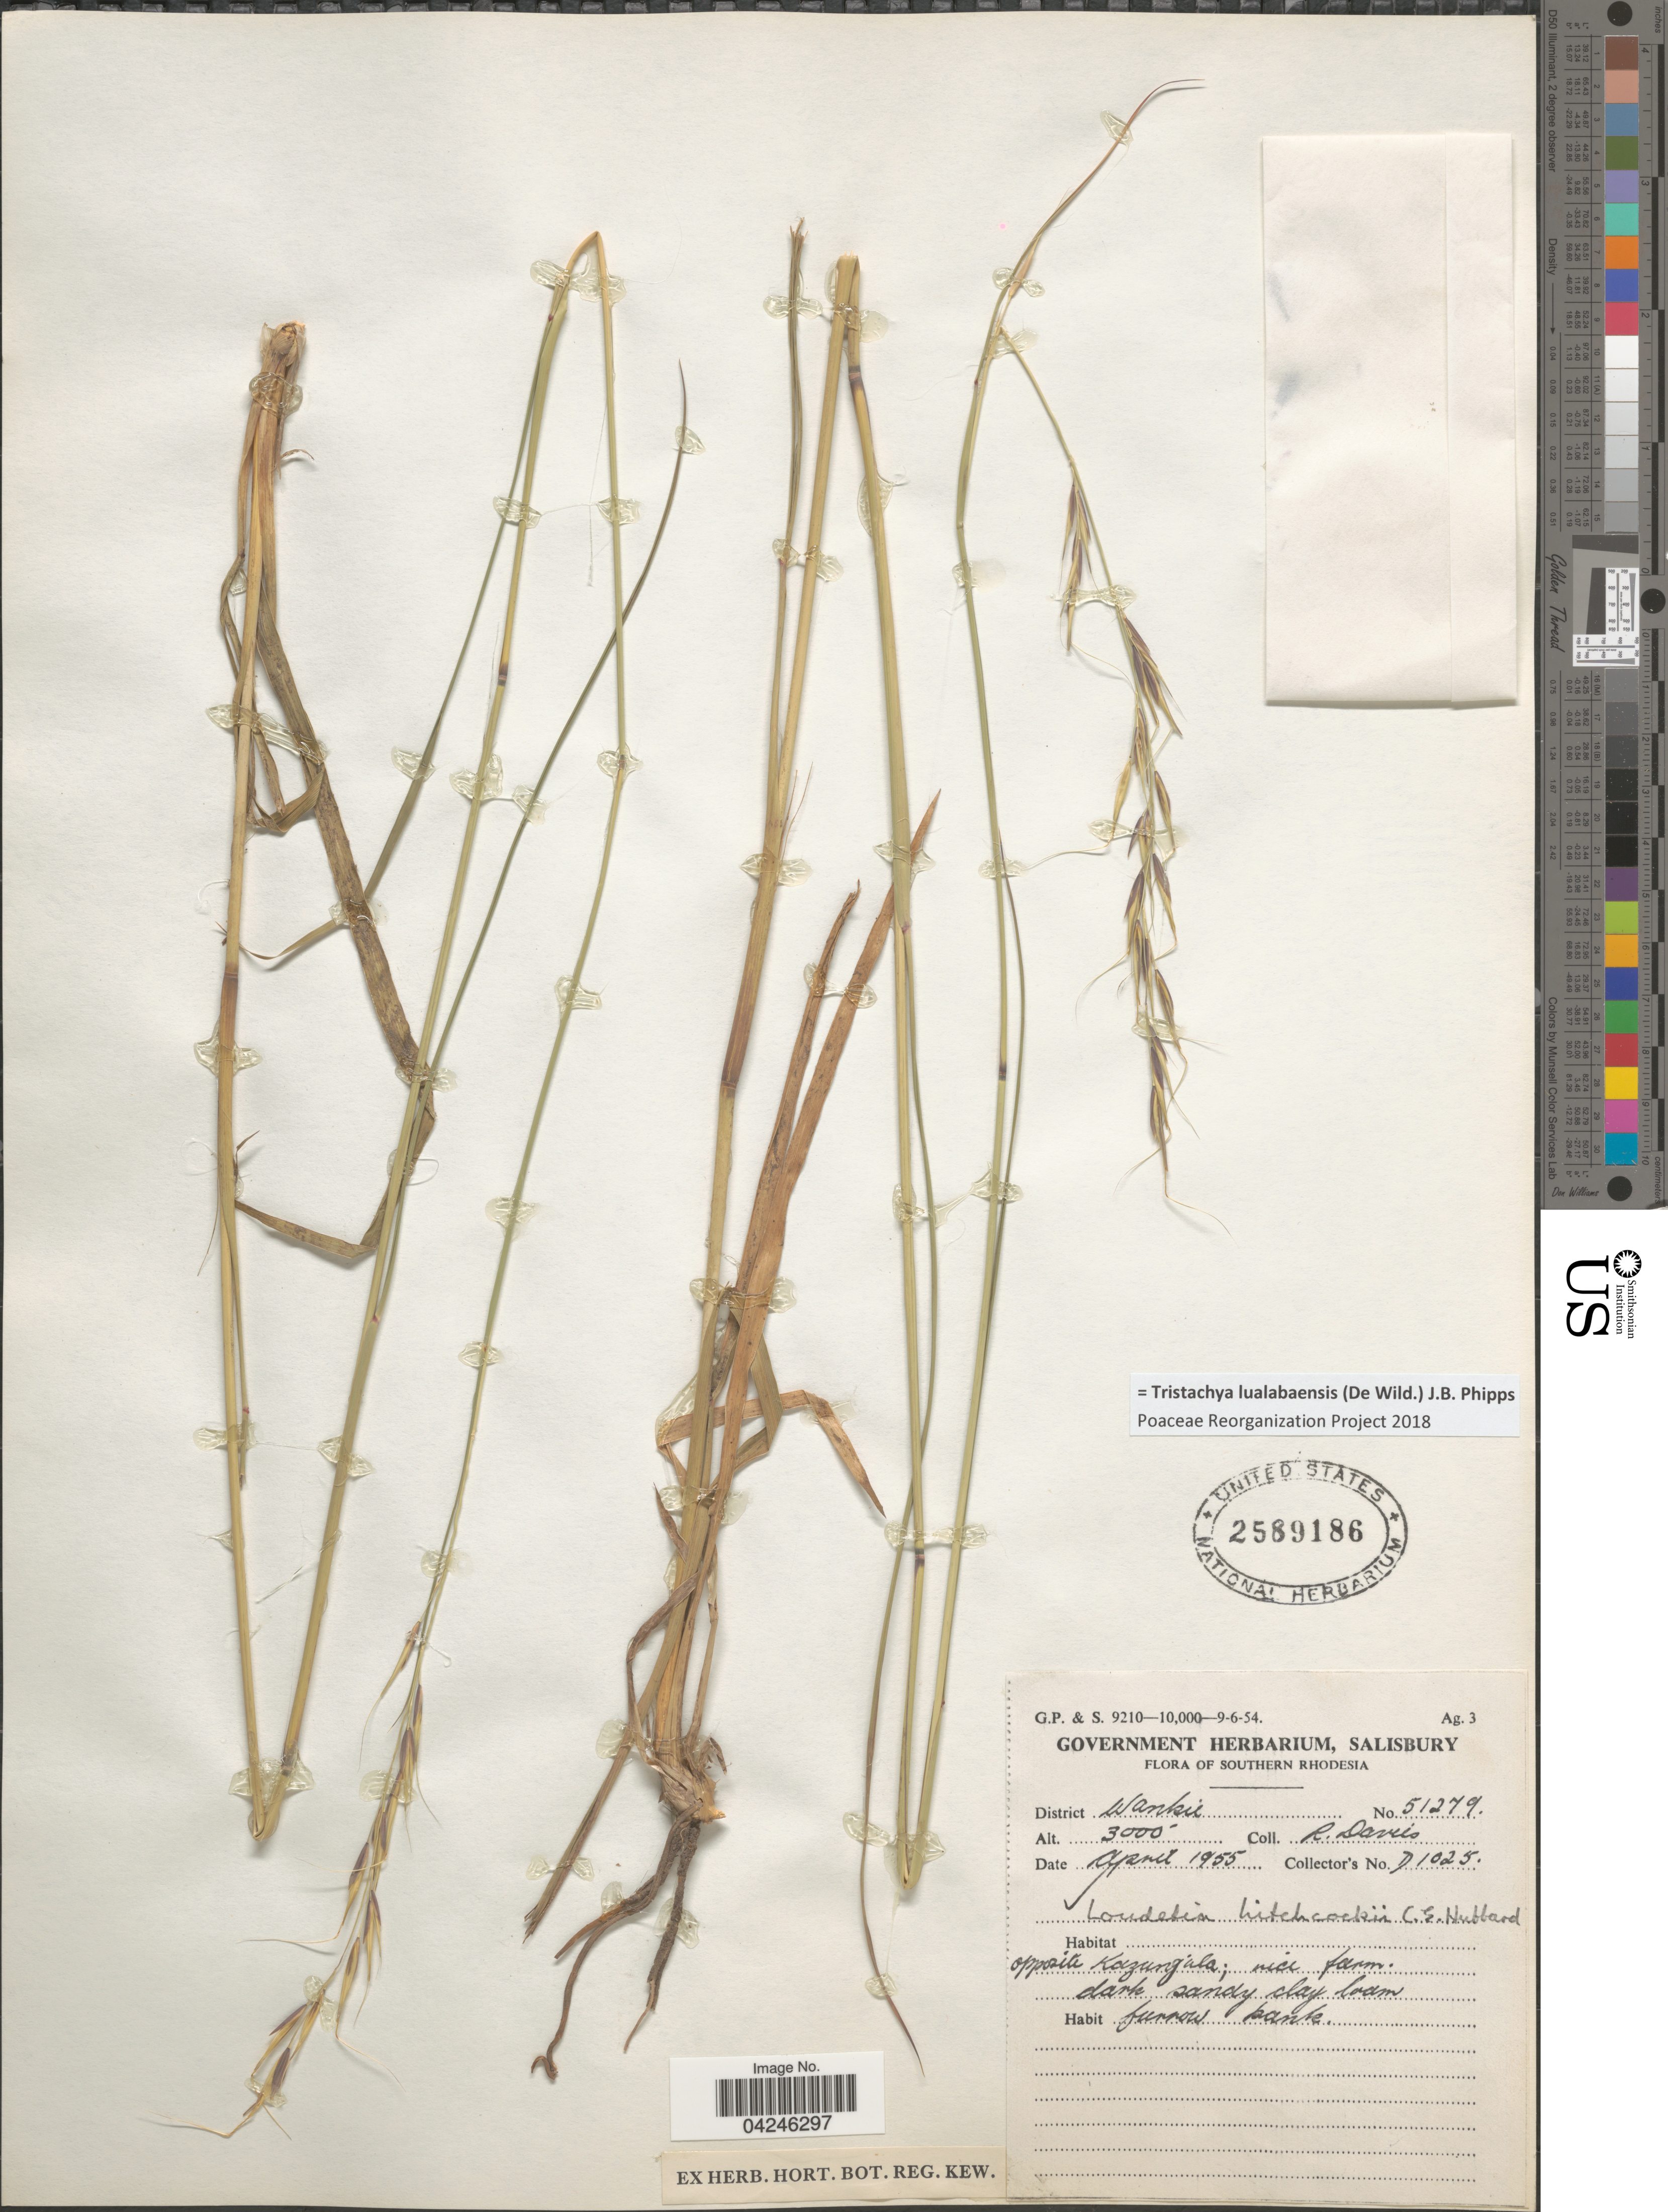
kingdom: Plantae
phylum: Tracheophyta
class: Liliopsida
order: Poales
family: Poaceae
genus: Tristachya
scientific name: Tristachya lualabaensis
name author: (De Wild.) J.B. Phipps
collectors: R. Davis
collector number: D1025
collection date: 1955-04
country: Zimbabwe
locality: District Wankie. Opposite Kazungula.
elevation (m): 914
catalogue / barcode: US 2589186